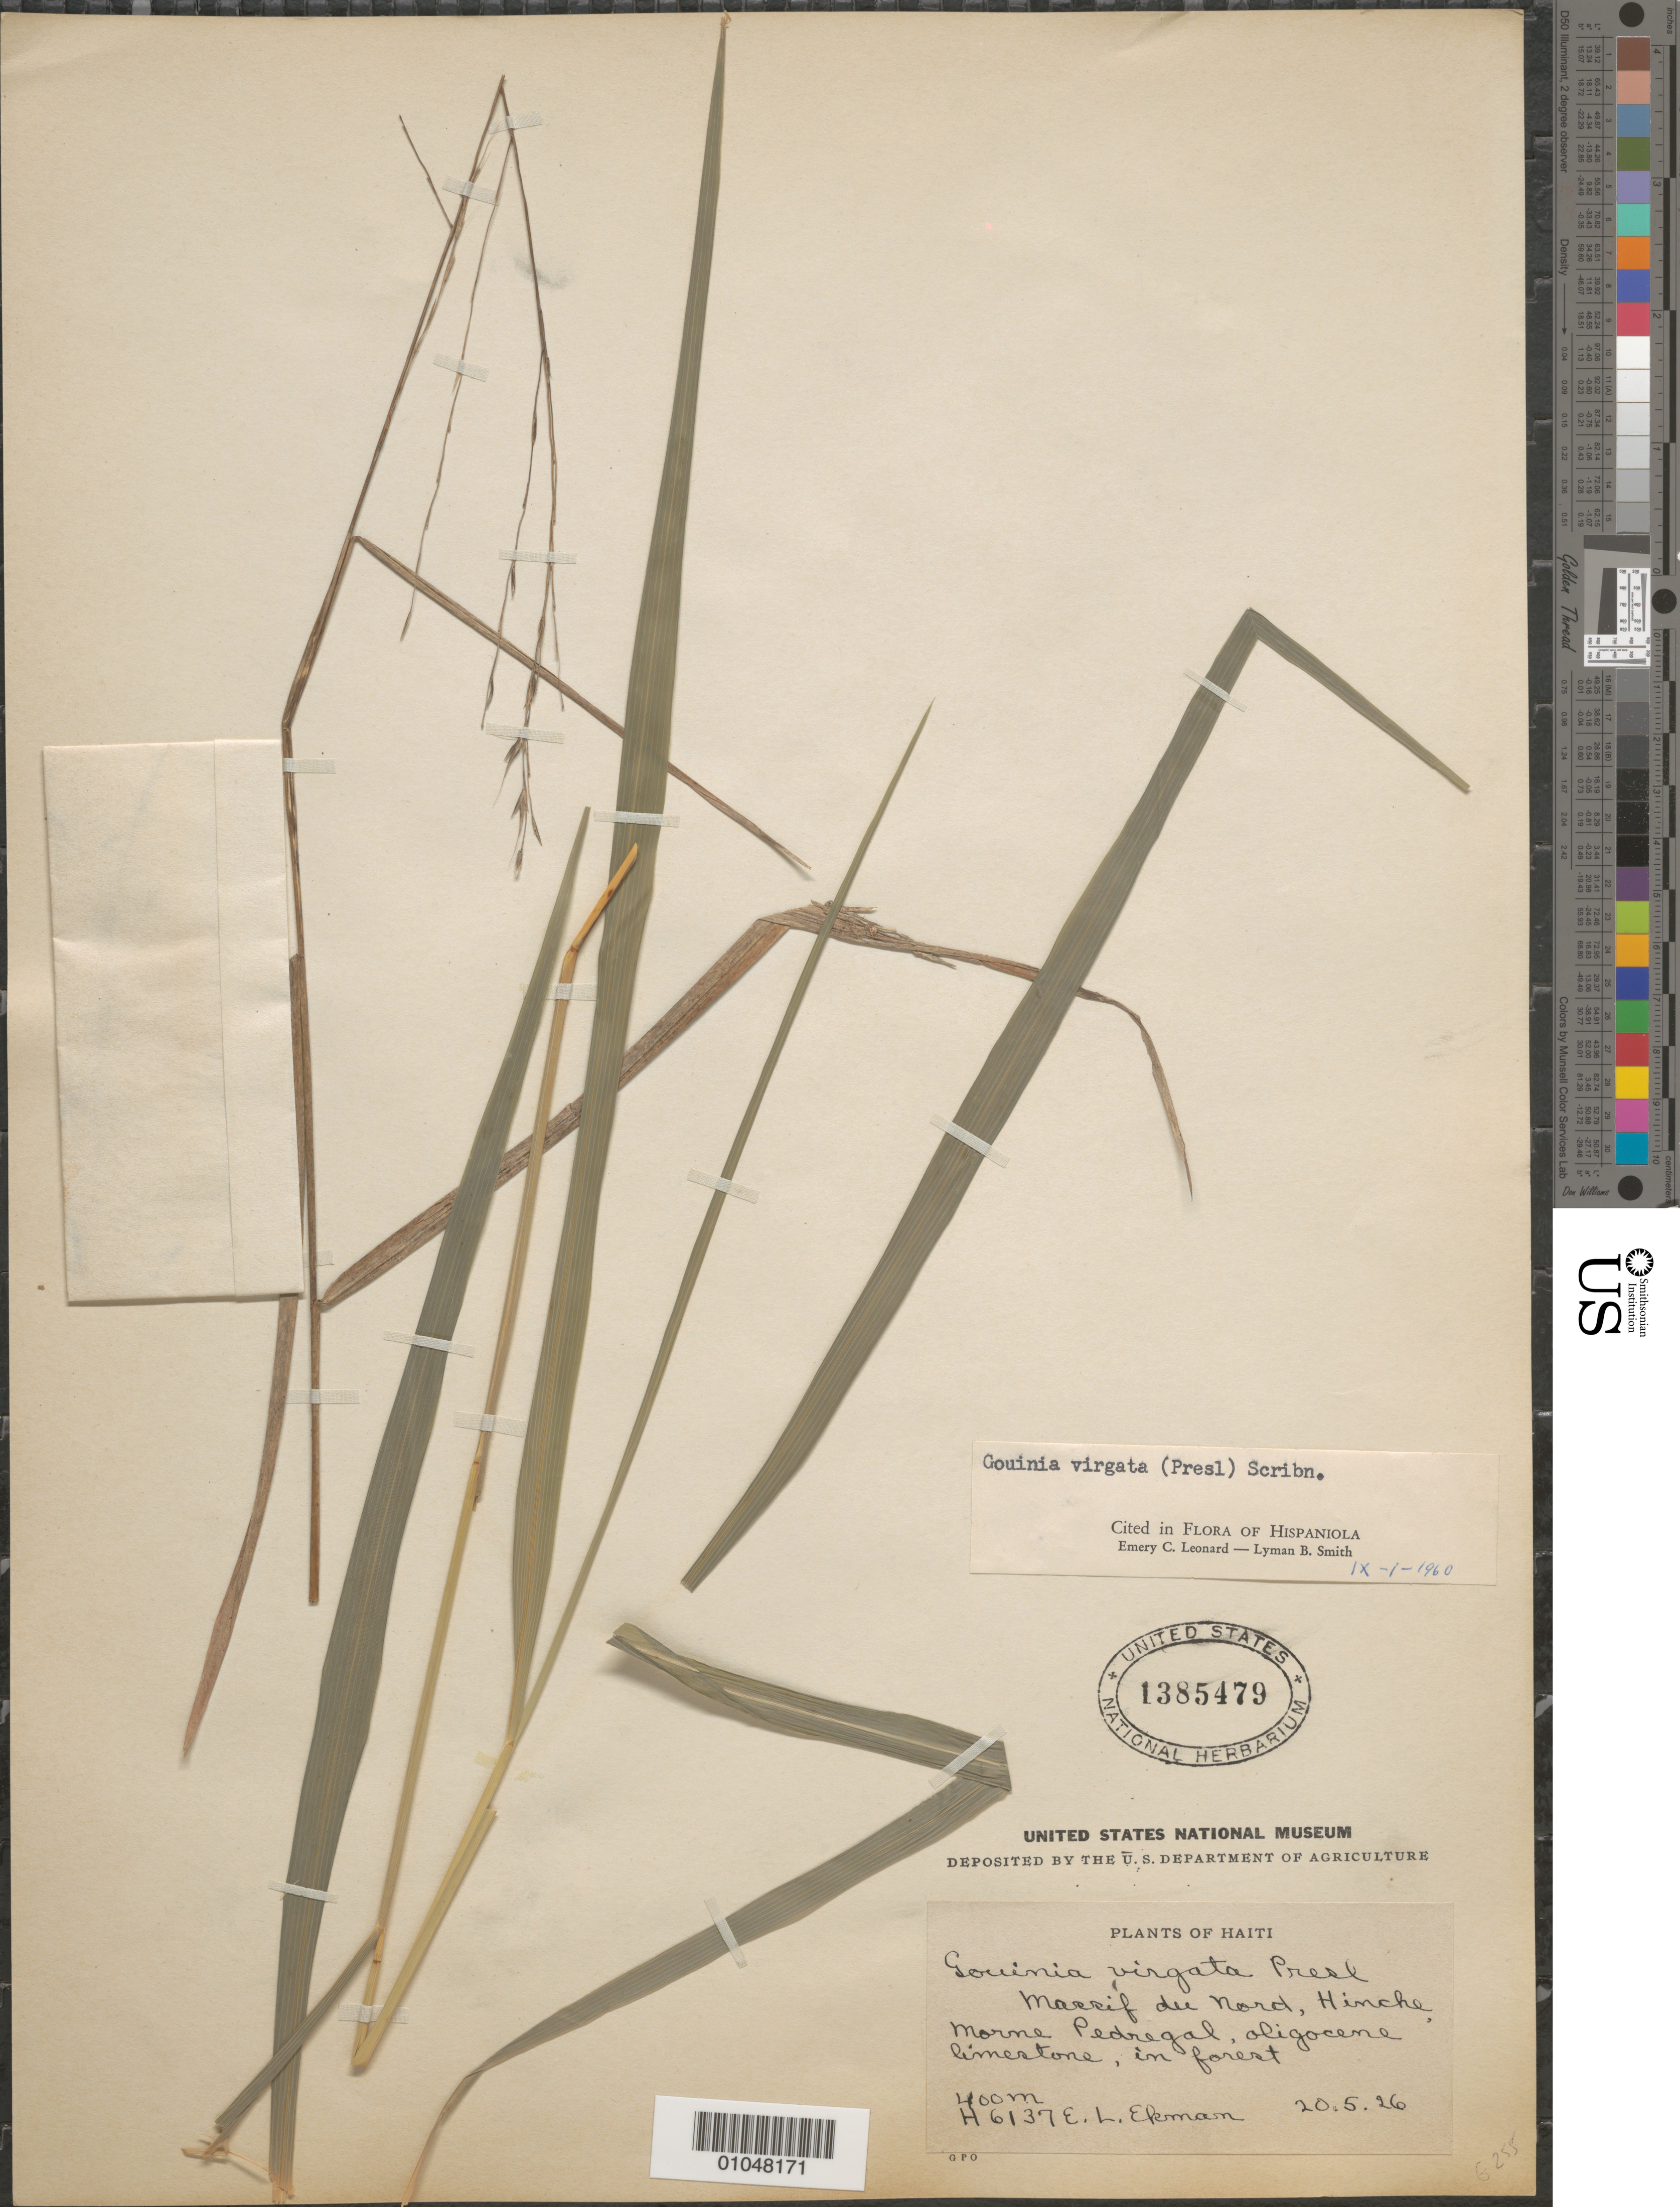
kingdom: Plantae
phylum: Tracheophyta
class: Liliopsida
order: Poales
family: Poaceae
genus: Gouinia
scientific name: Gouinia virgata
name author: (J. Presl) Scribn.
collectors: E. L. Ekman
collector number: H 6137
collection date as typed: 20 Mar 1926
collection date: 1926-03-20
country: Haiti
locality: Massif du Nord, Hinche Morne Pedregal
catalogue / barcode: US 1385479